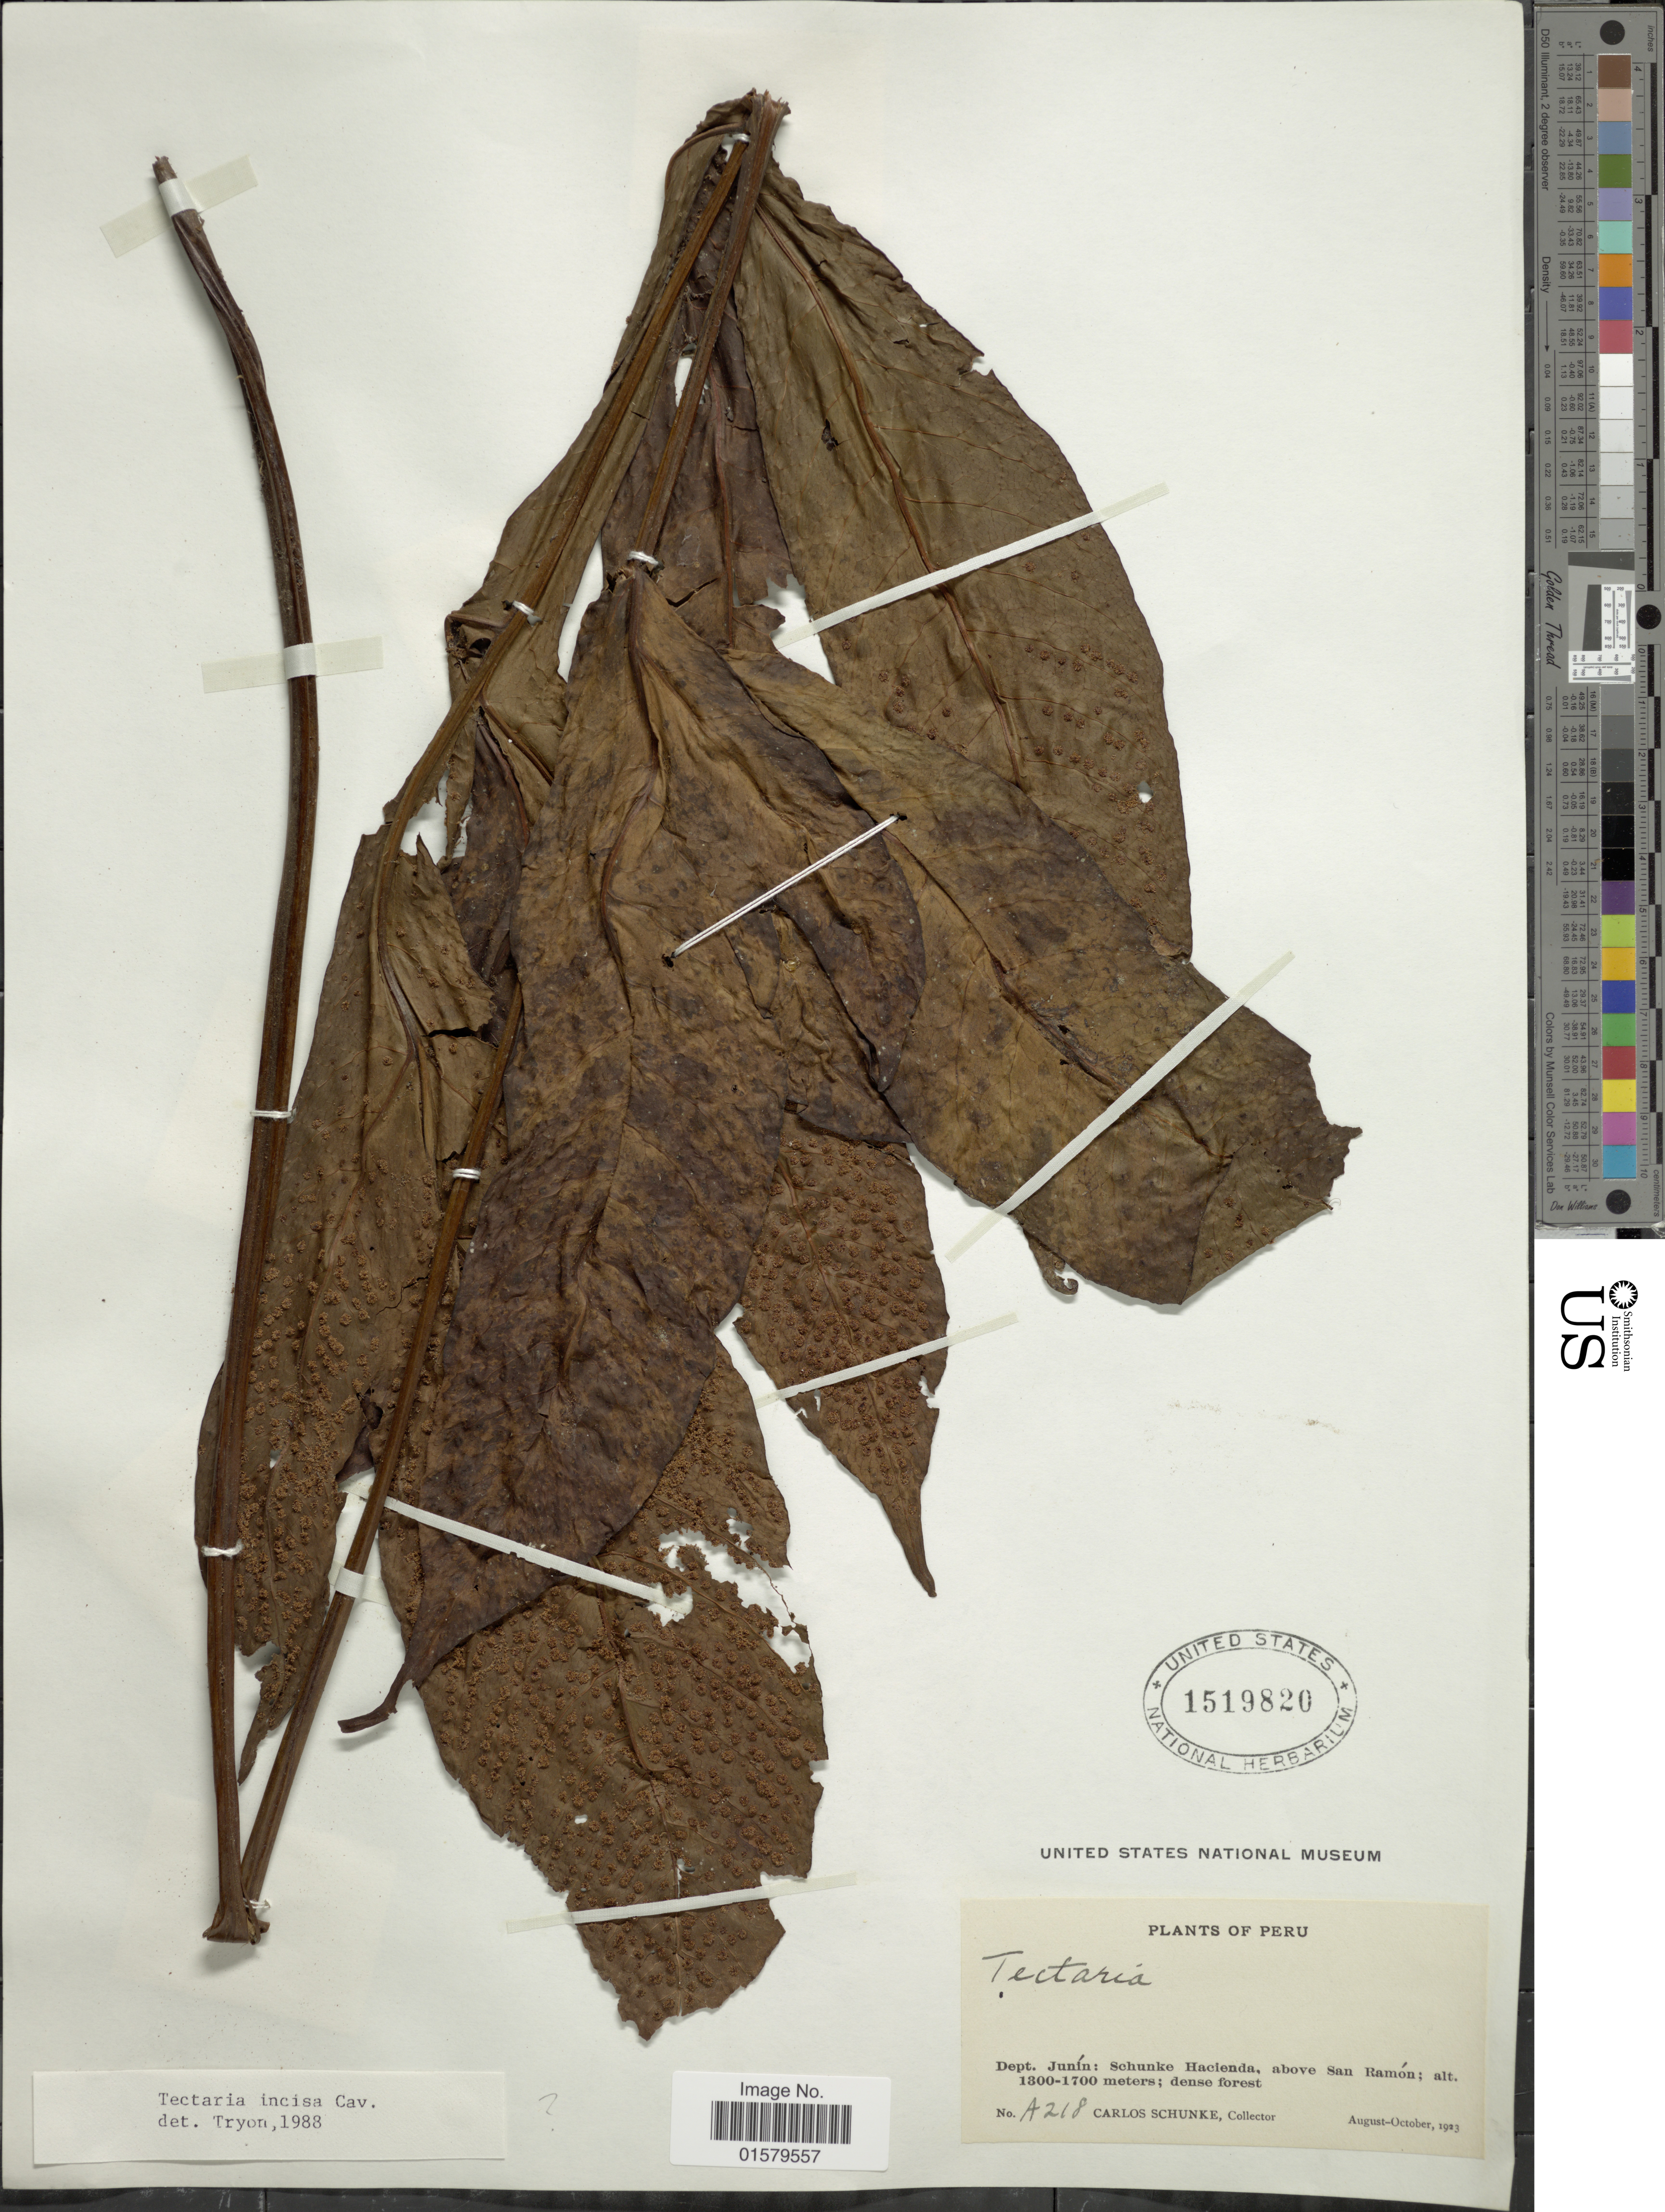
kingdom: Plantae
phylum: Tracheophyta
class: Polypodiopsida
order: Polypodiales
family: Tectariaceae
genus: Tectaria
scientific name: Tectaria andina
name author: (Baker) C. Chr.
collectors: C. Schunke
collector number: A218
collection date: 1923-08/1923-10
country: Peru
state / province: Junín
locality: Schunke Hacienda, above San Ramon, dense forest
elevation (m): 1300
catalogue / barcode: US 1519820